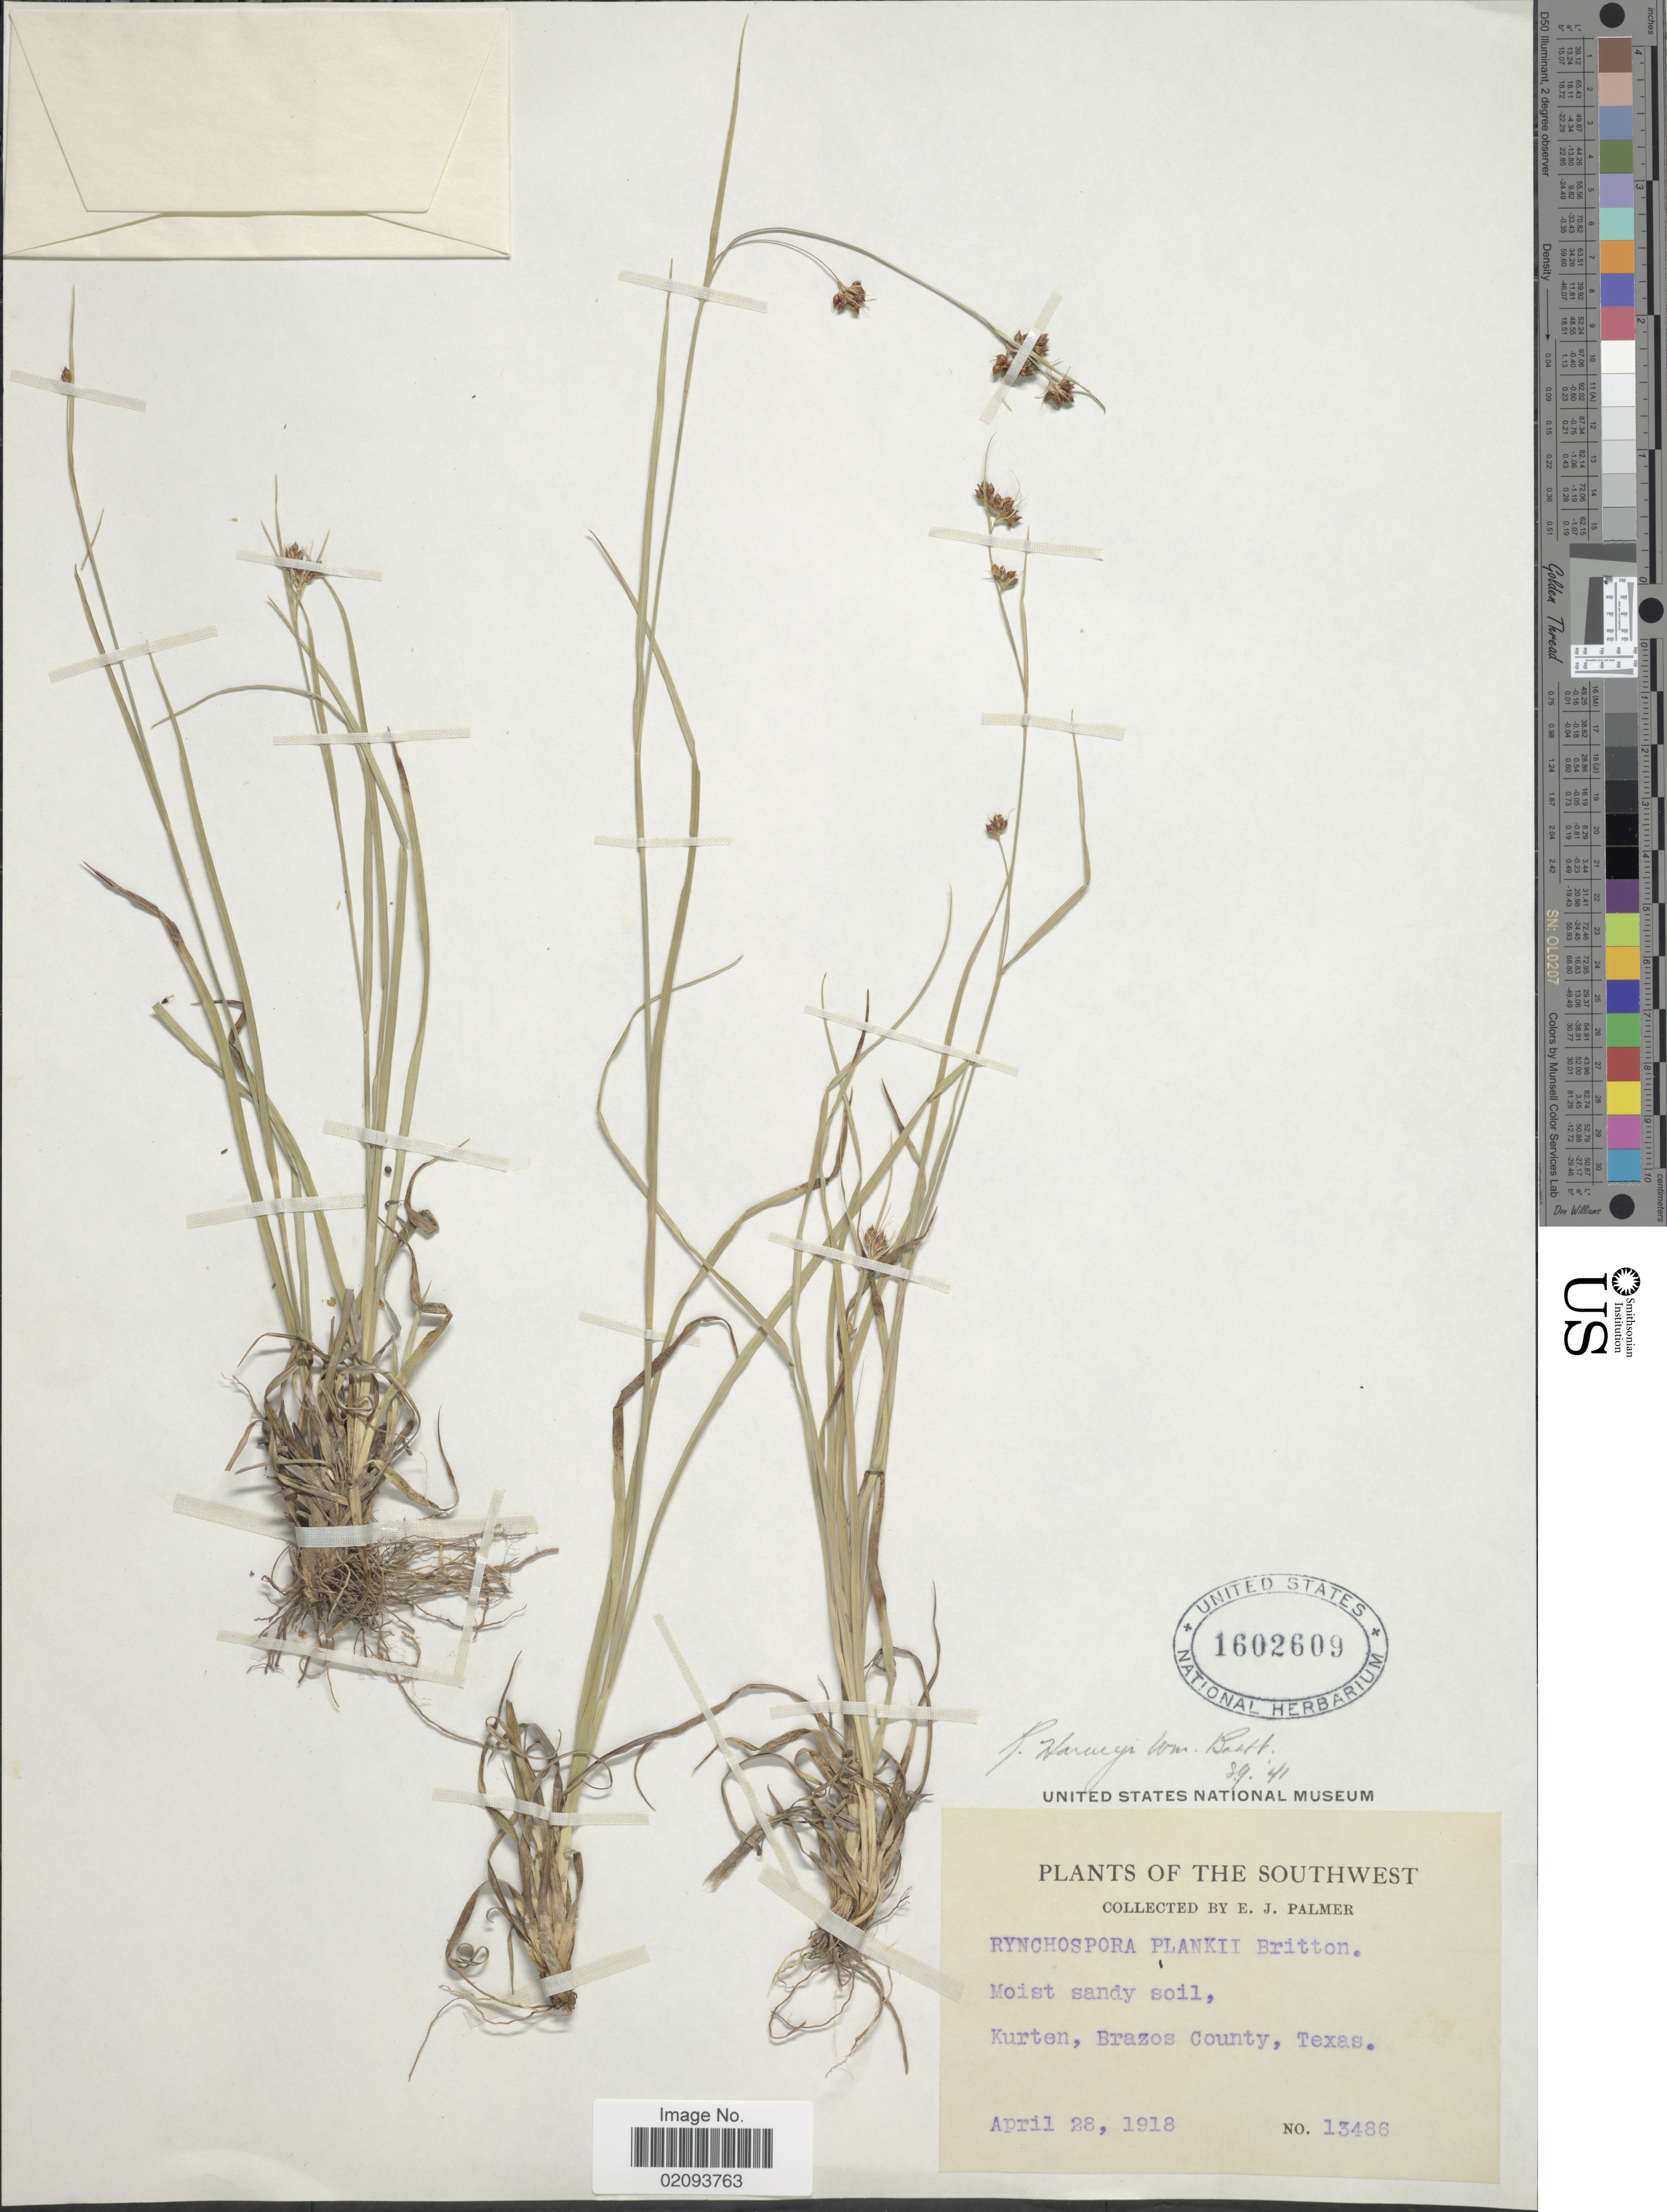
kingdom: Plantae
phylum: Tracheophyta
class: Liliopsida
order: Poales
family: Cyperaceae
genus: Rhynchospora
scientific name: Rhynchospora harveyi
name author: W. Boott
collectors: E. J. Palmer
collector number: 13486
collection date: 1918-04-28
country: United States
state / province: Texas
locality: Southwest. Kurten, Brazos County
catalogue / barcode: US 1602609